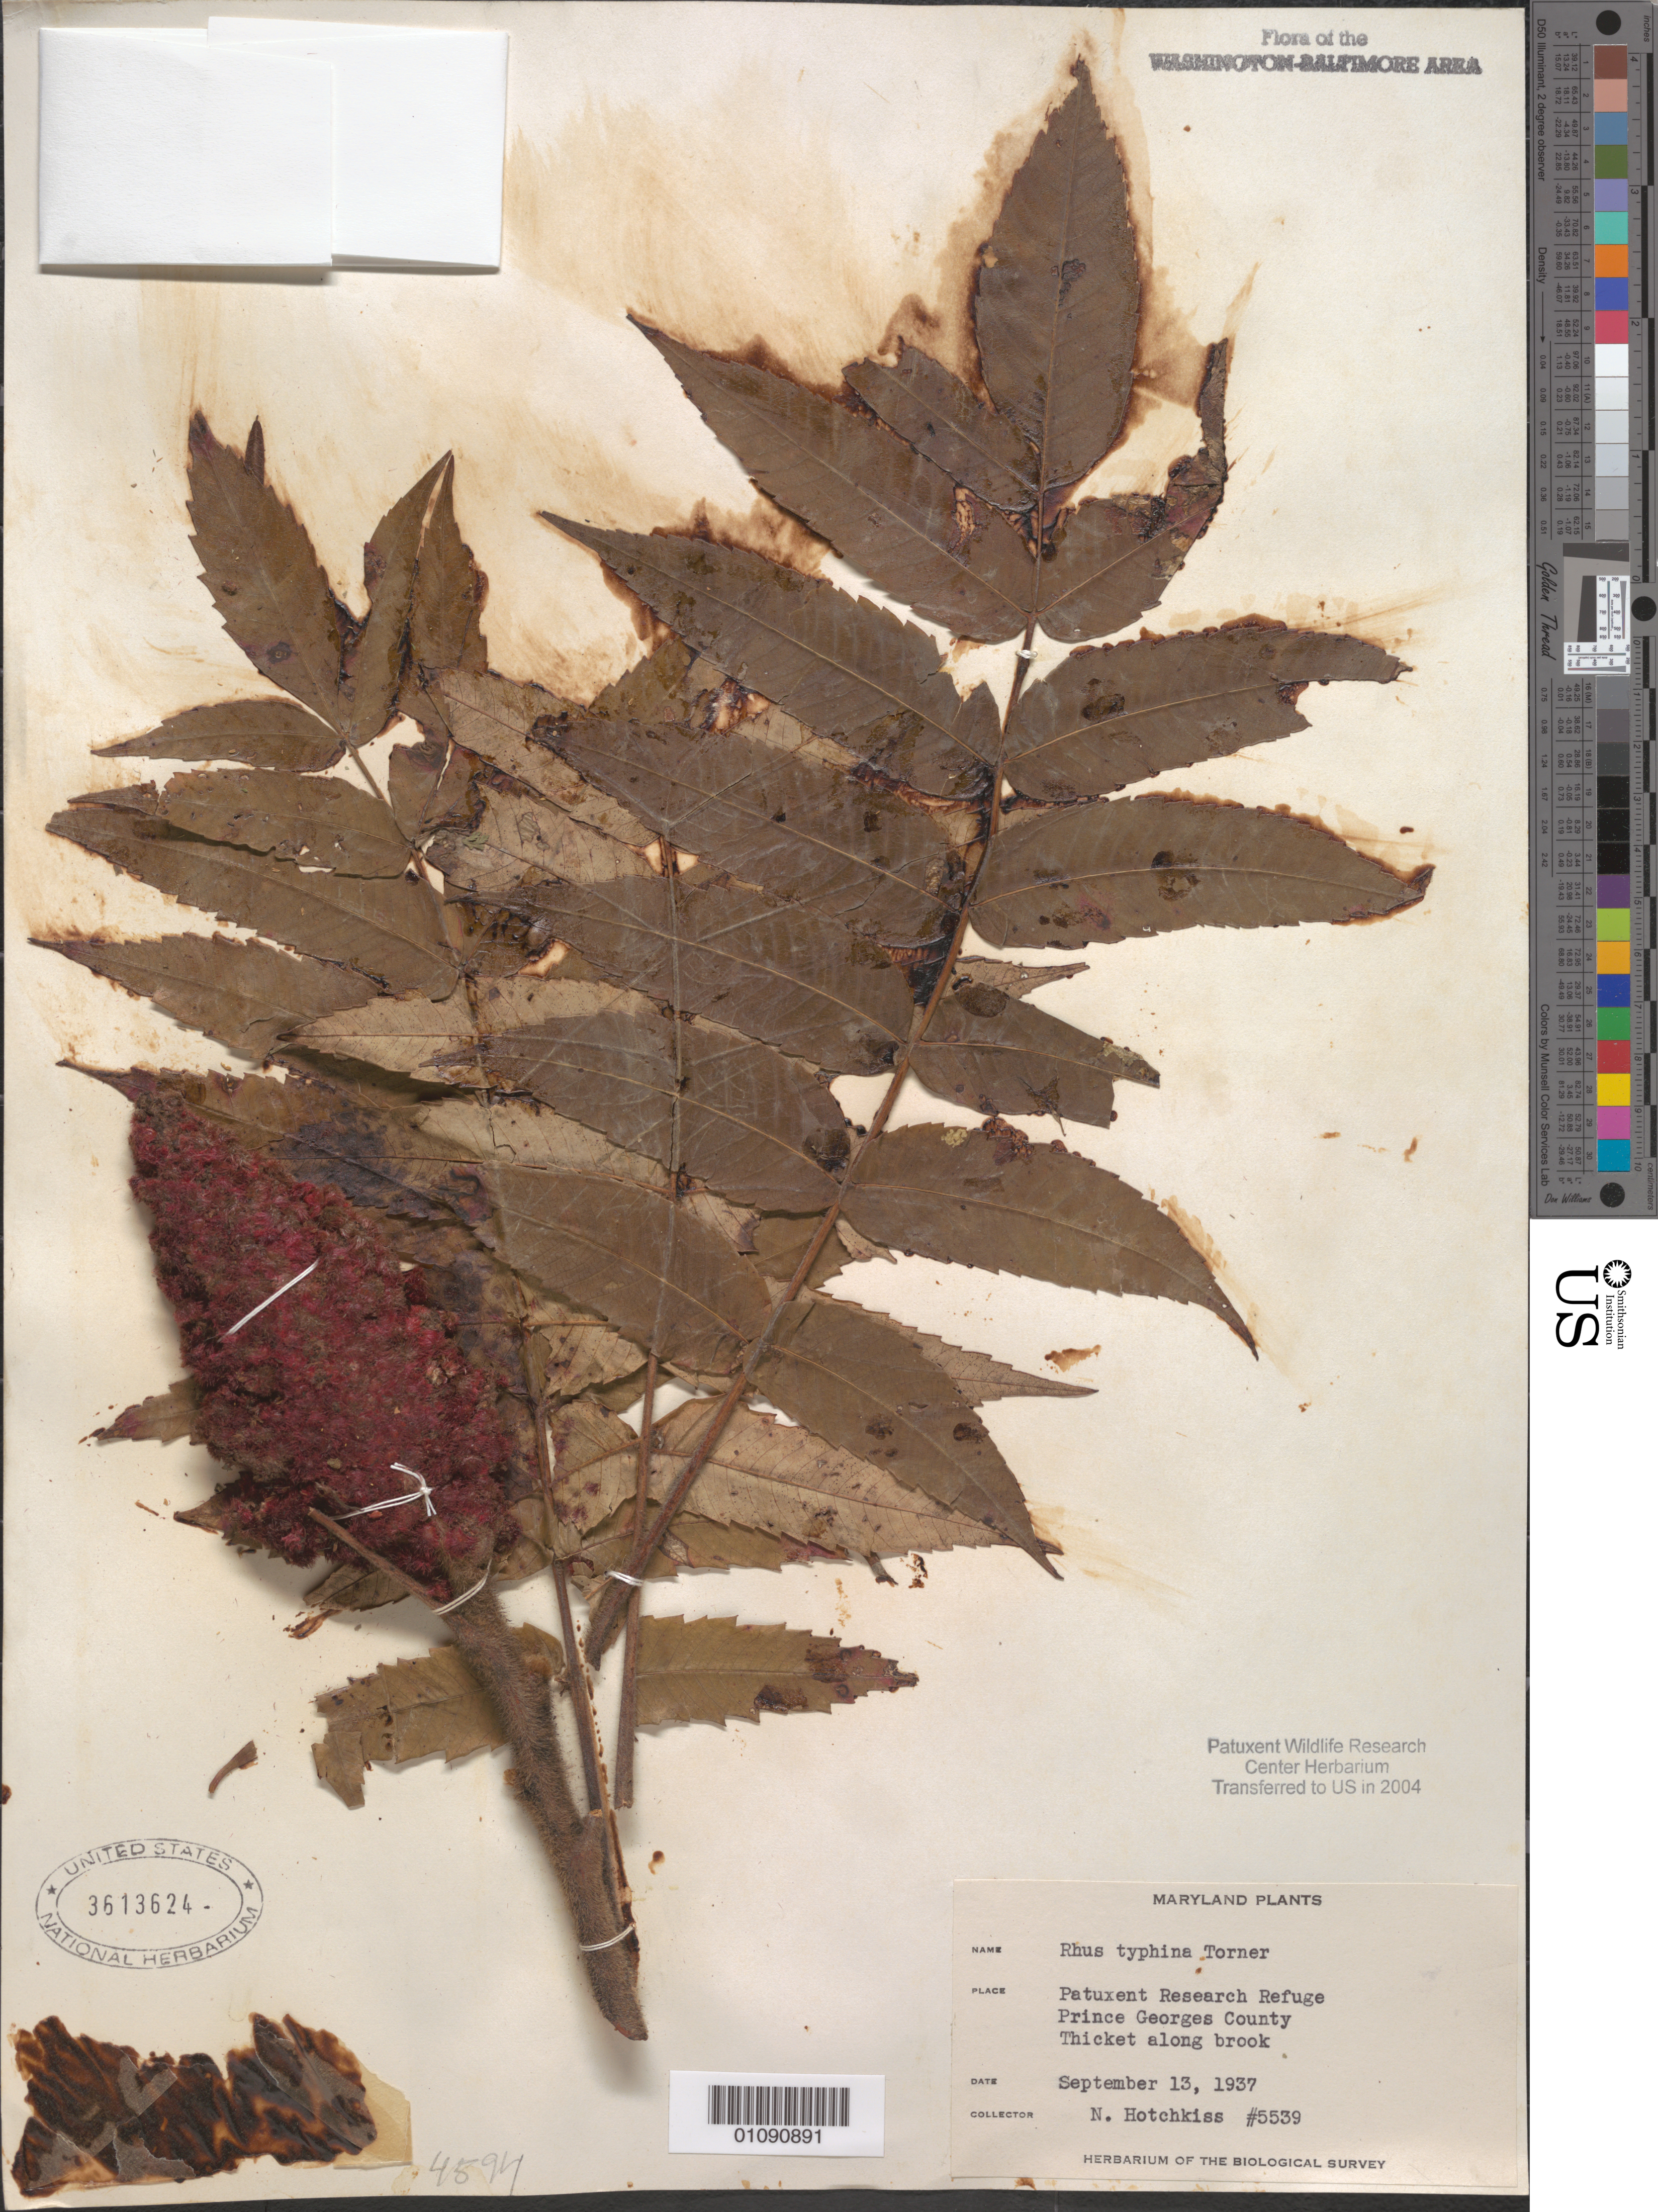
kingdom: Plantae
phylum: Tracheophyta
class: Magnoliopsida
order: Sapindales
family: Anacardiaceae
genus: Rhus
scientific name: Rhus typhina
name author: L.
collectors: N. Hotchkiss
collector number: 5539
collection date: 1937-09-13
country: United States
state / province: Maryland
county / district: Prince George's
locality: Patuxent Wildlife Refuge.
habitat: Thicket along brook.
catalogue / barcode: US 3613624